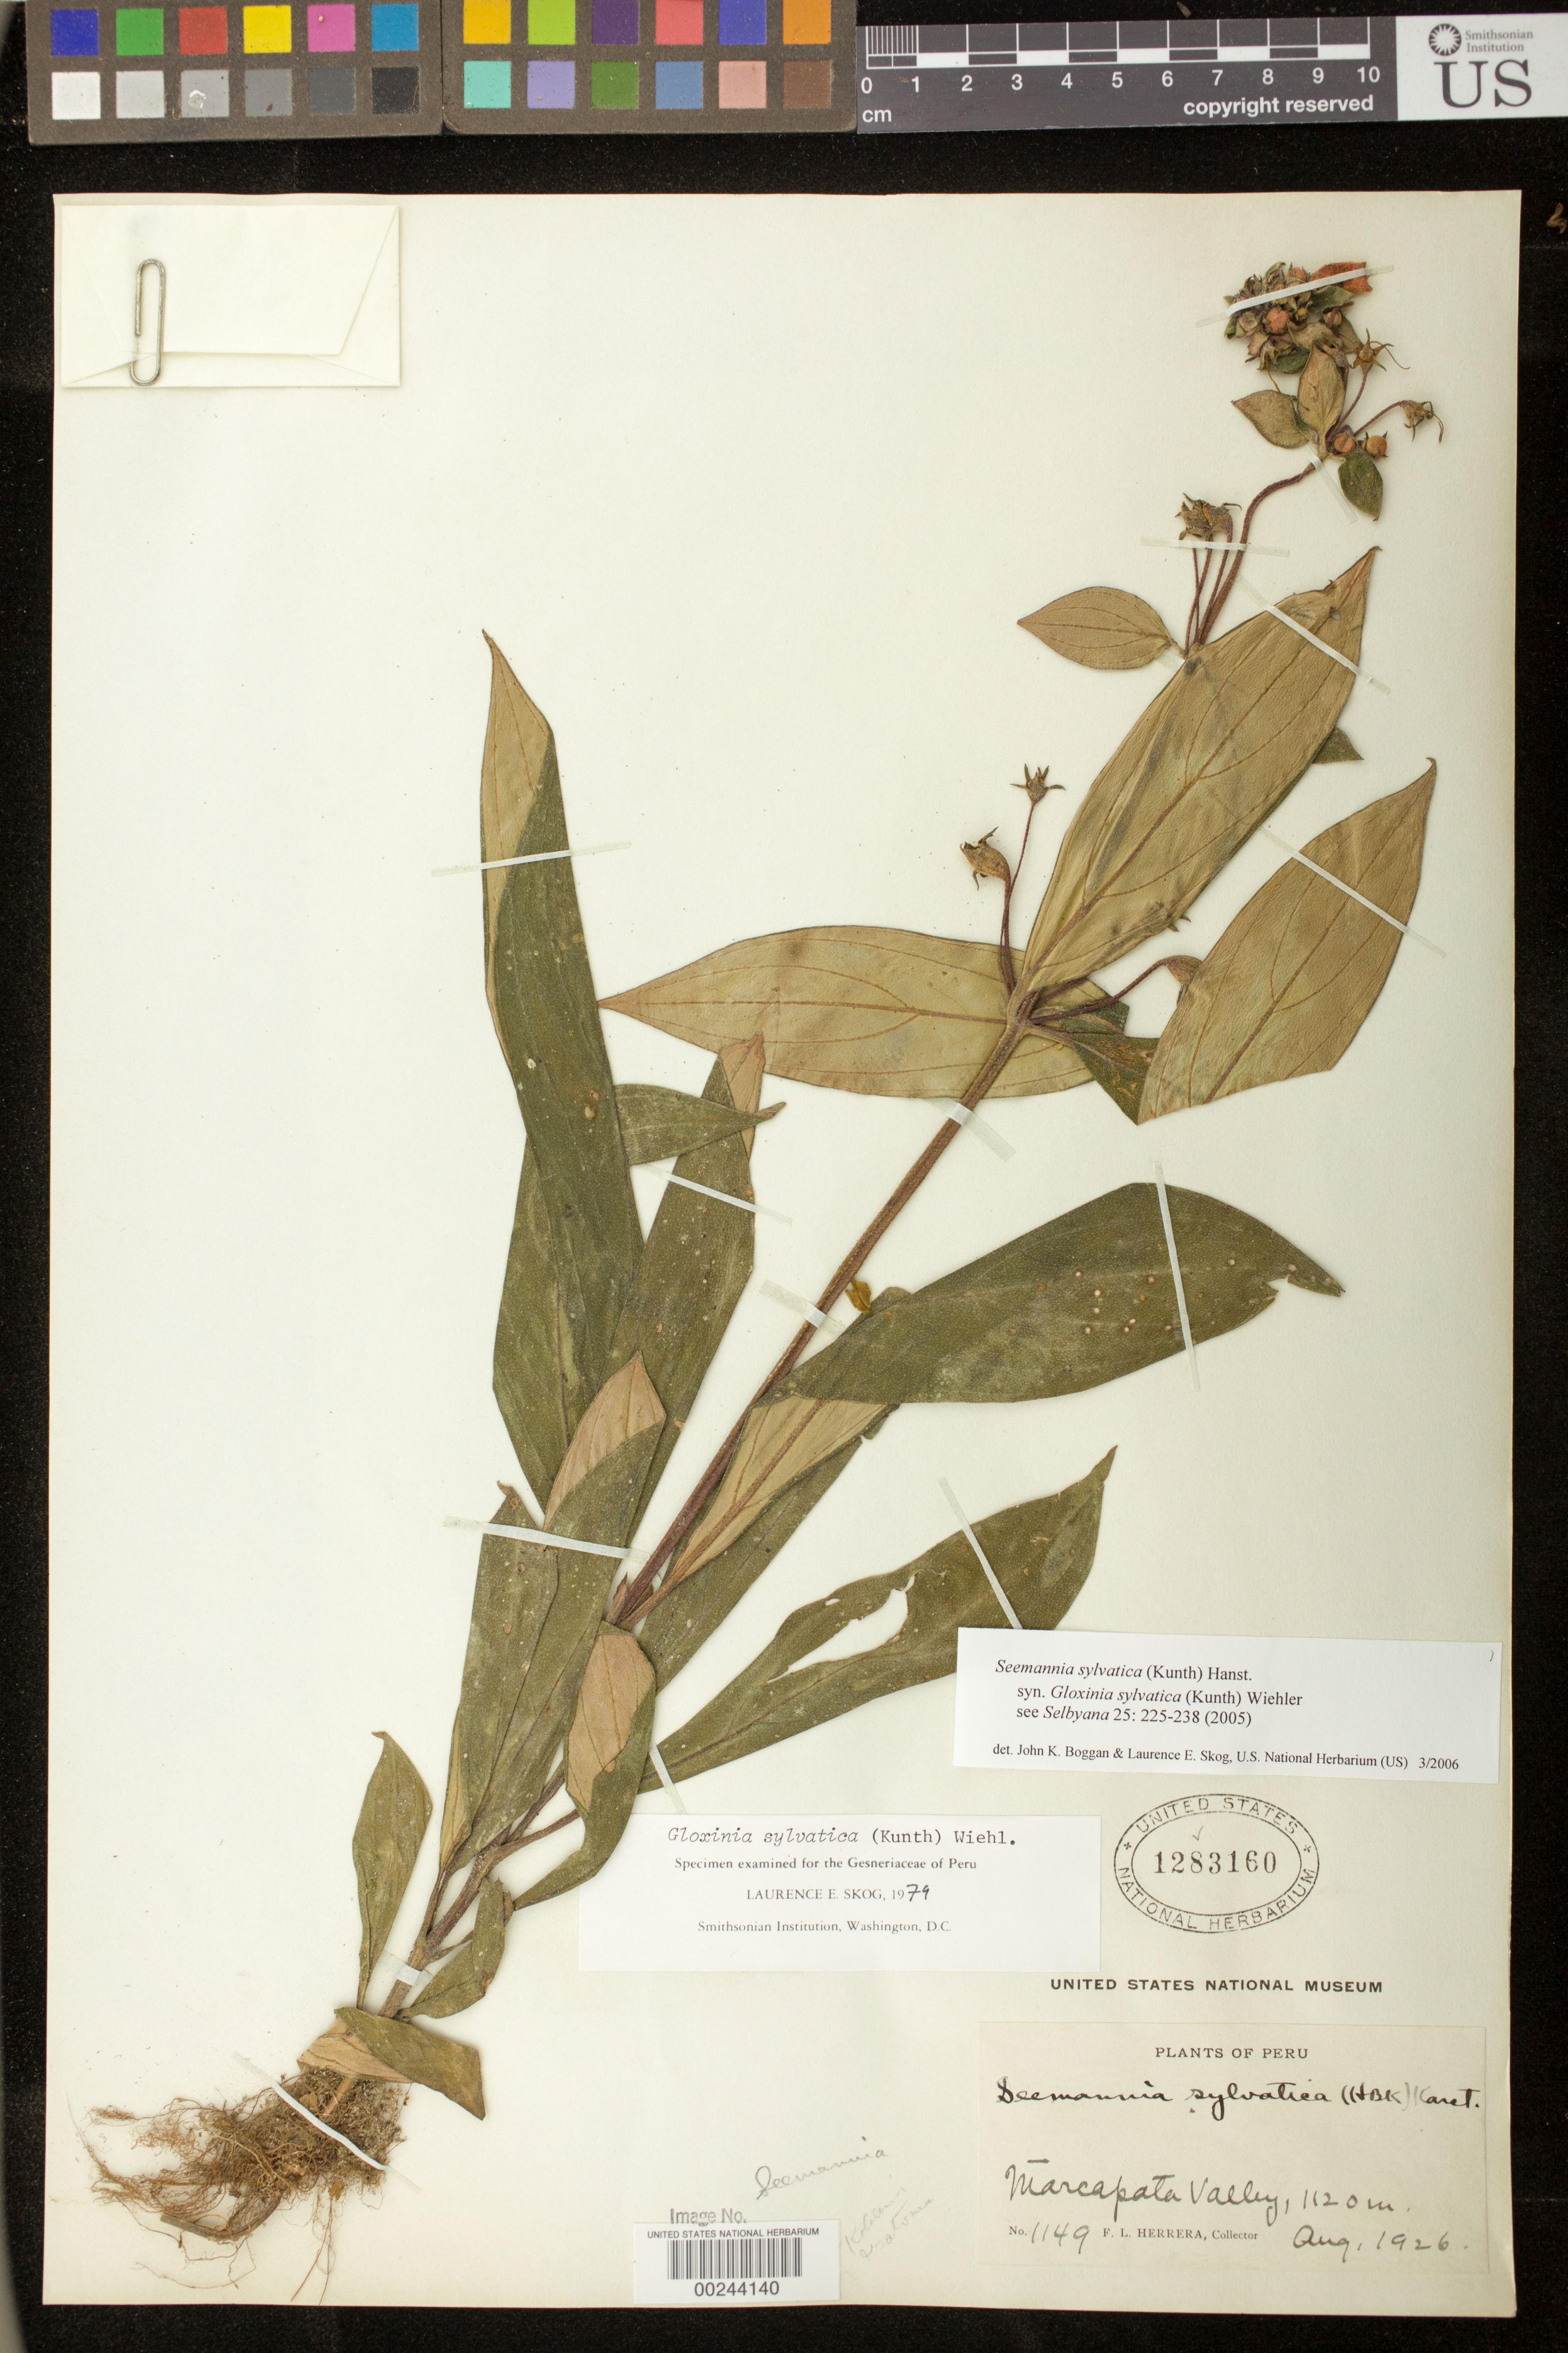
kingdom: Plantae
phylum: Tracheophyta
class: Magnoliopsida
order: Lamiales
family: Gesneriaceae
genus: Seemannia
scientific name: Seemannia sylvatica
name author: (Kunth) Hanst.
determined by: Boggan, J. K.; Skog, L. E.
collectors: F. L. Herrera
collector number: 1149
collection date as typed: Aug 1926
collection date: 1926-08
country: Peru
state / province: Cusco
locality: Marcapata Valley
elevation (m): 1120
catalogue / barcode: US 1283160